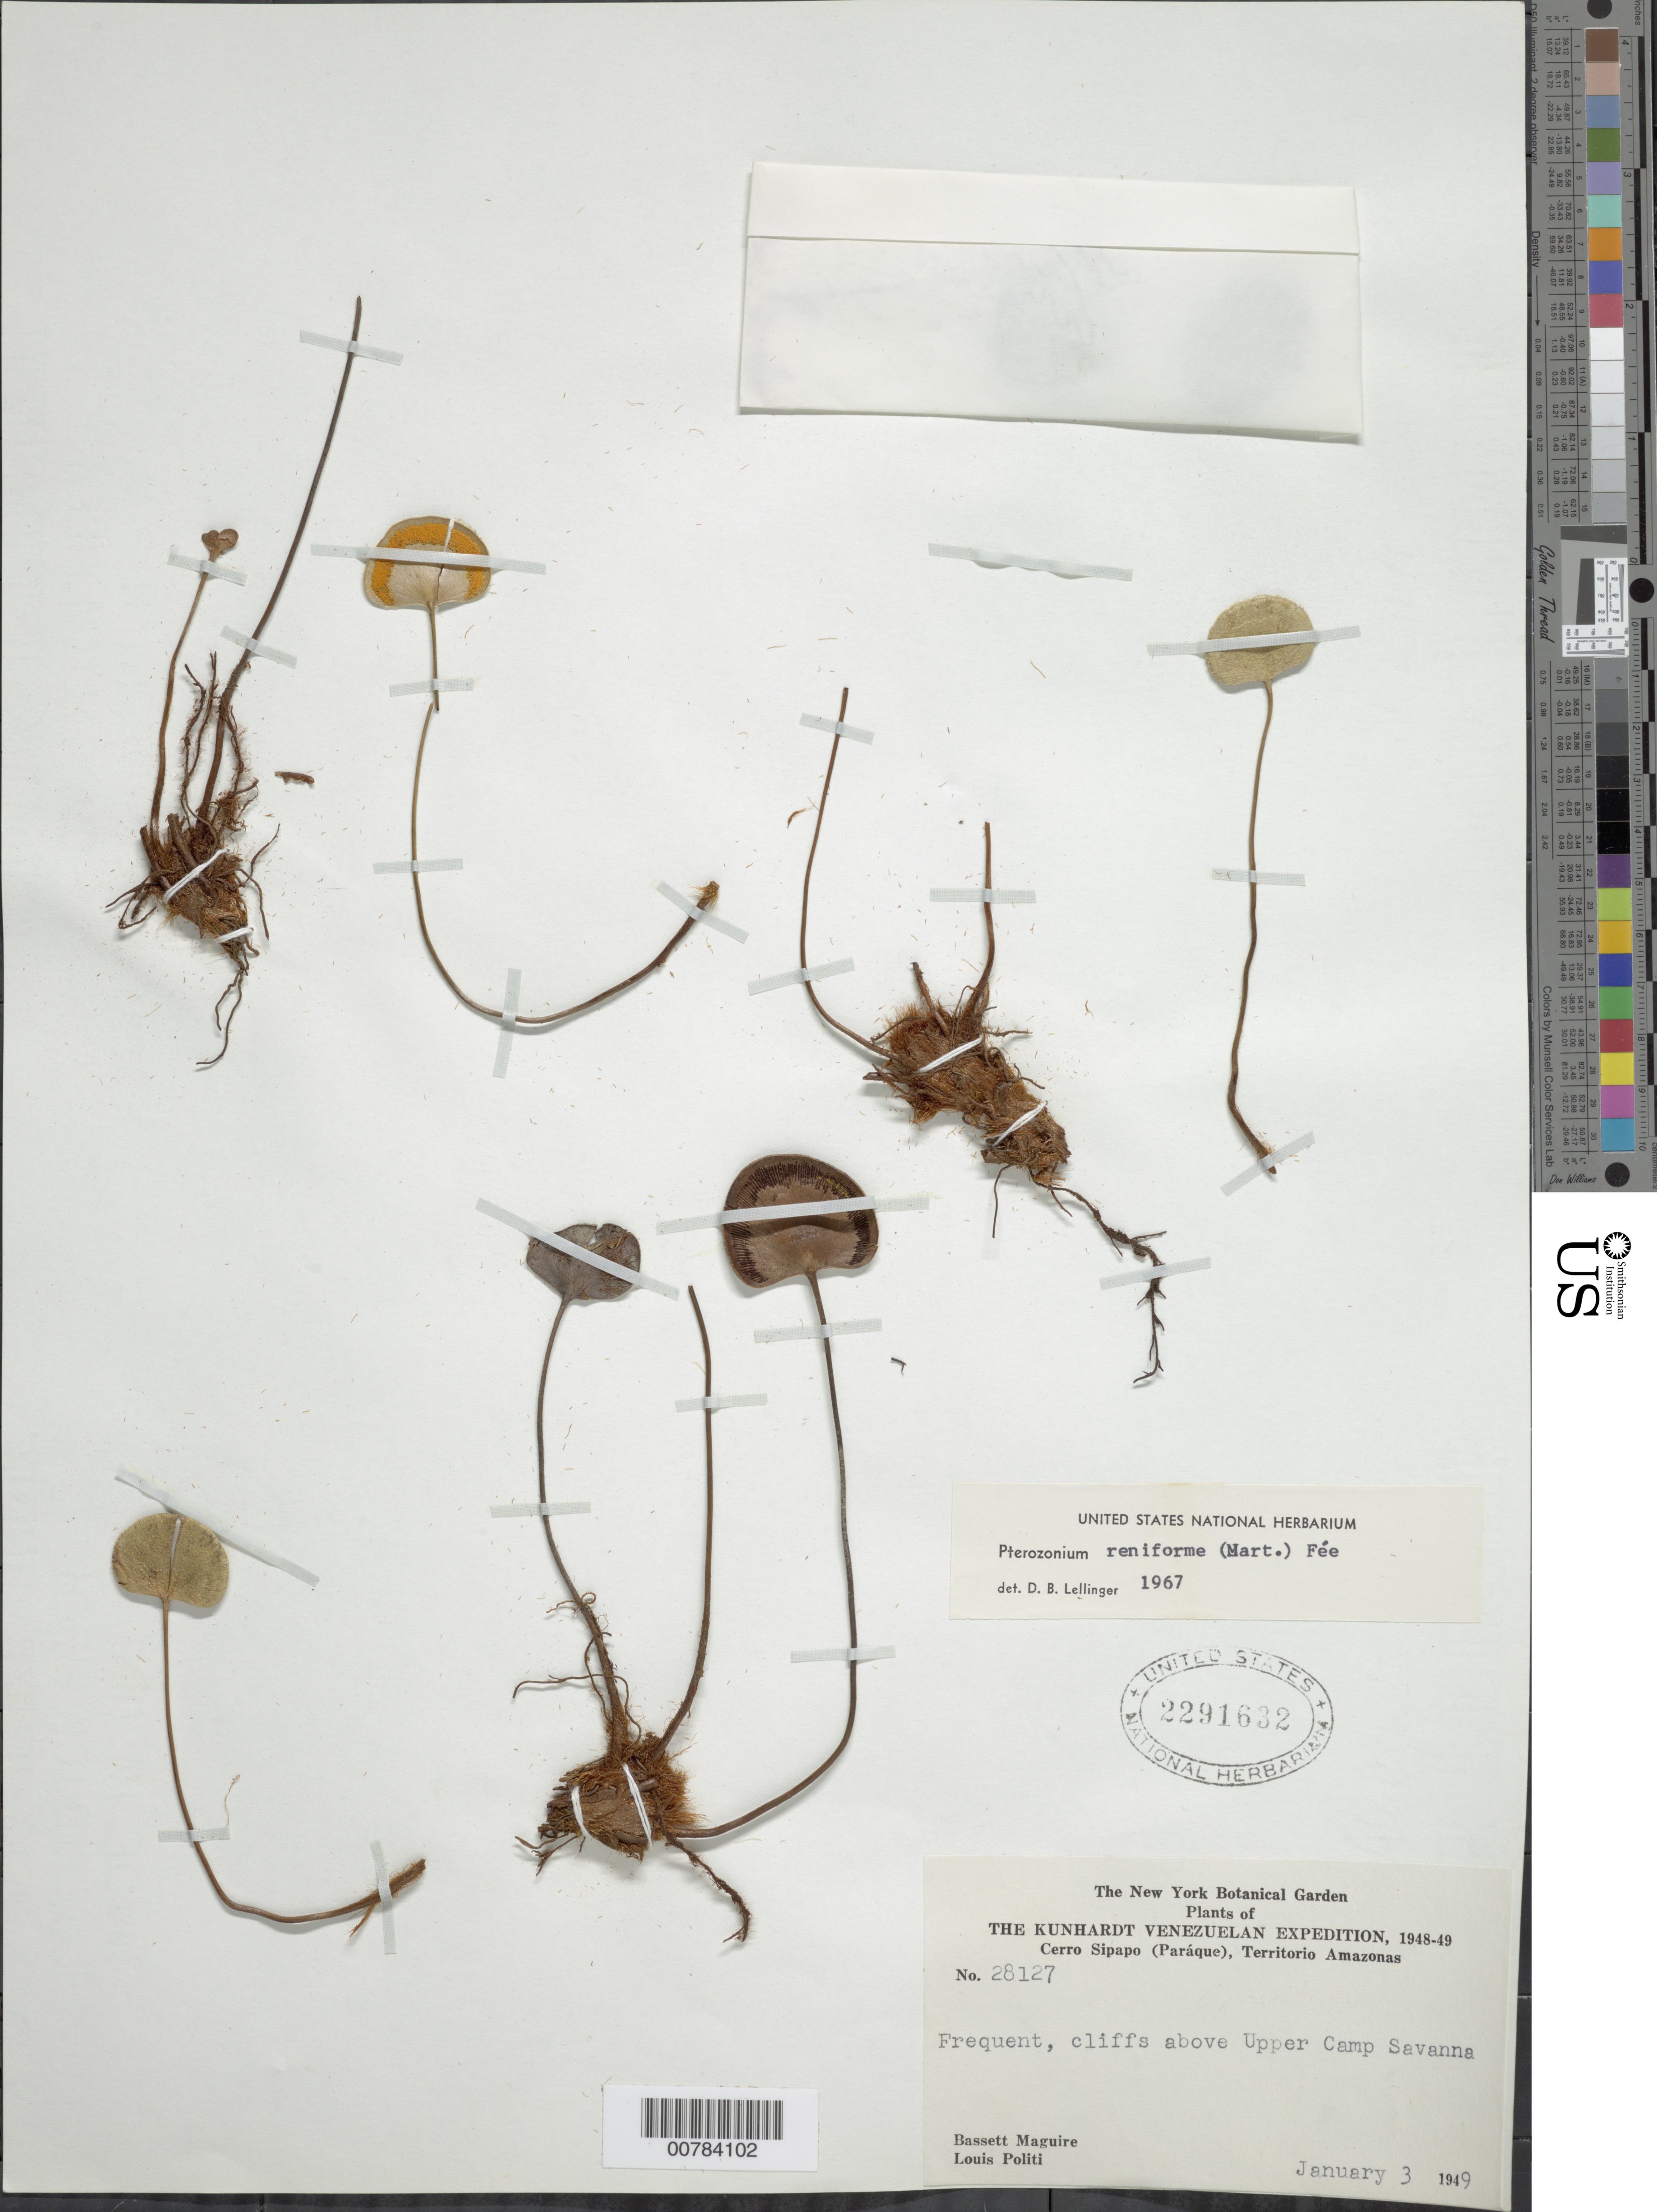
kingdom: Plantae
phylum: Tracheophyta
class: Polypodiopsida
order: Polypodiales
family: Pteridaceae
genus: Pterozonium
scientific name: Pterozonium reniforme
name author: (Mart.) Fée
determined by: Lellinger, David B., (BOT), Smithsonian Institution - National Museum of Natural History (UNITED STATES)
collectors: B. Maguire & L. Politi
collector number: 28127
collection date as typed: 3-Jan-49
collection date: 1949-01-03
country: Venezuela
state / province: Amazonas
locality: Cerro Sipapo (Paráque), Upper Camp Savanna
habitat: Cliffs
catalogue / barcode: US 2291632